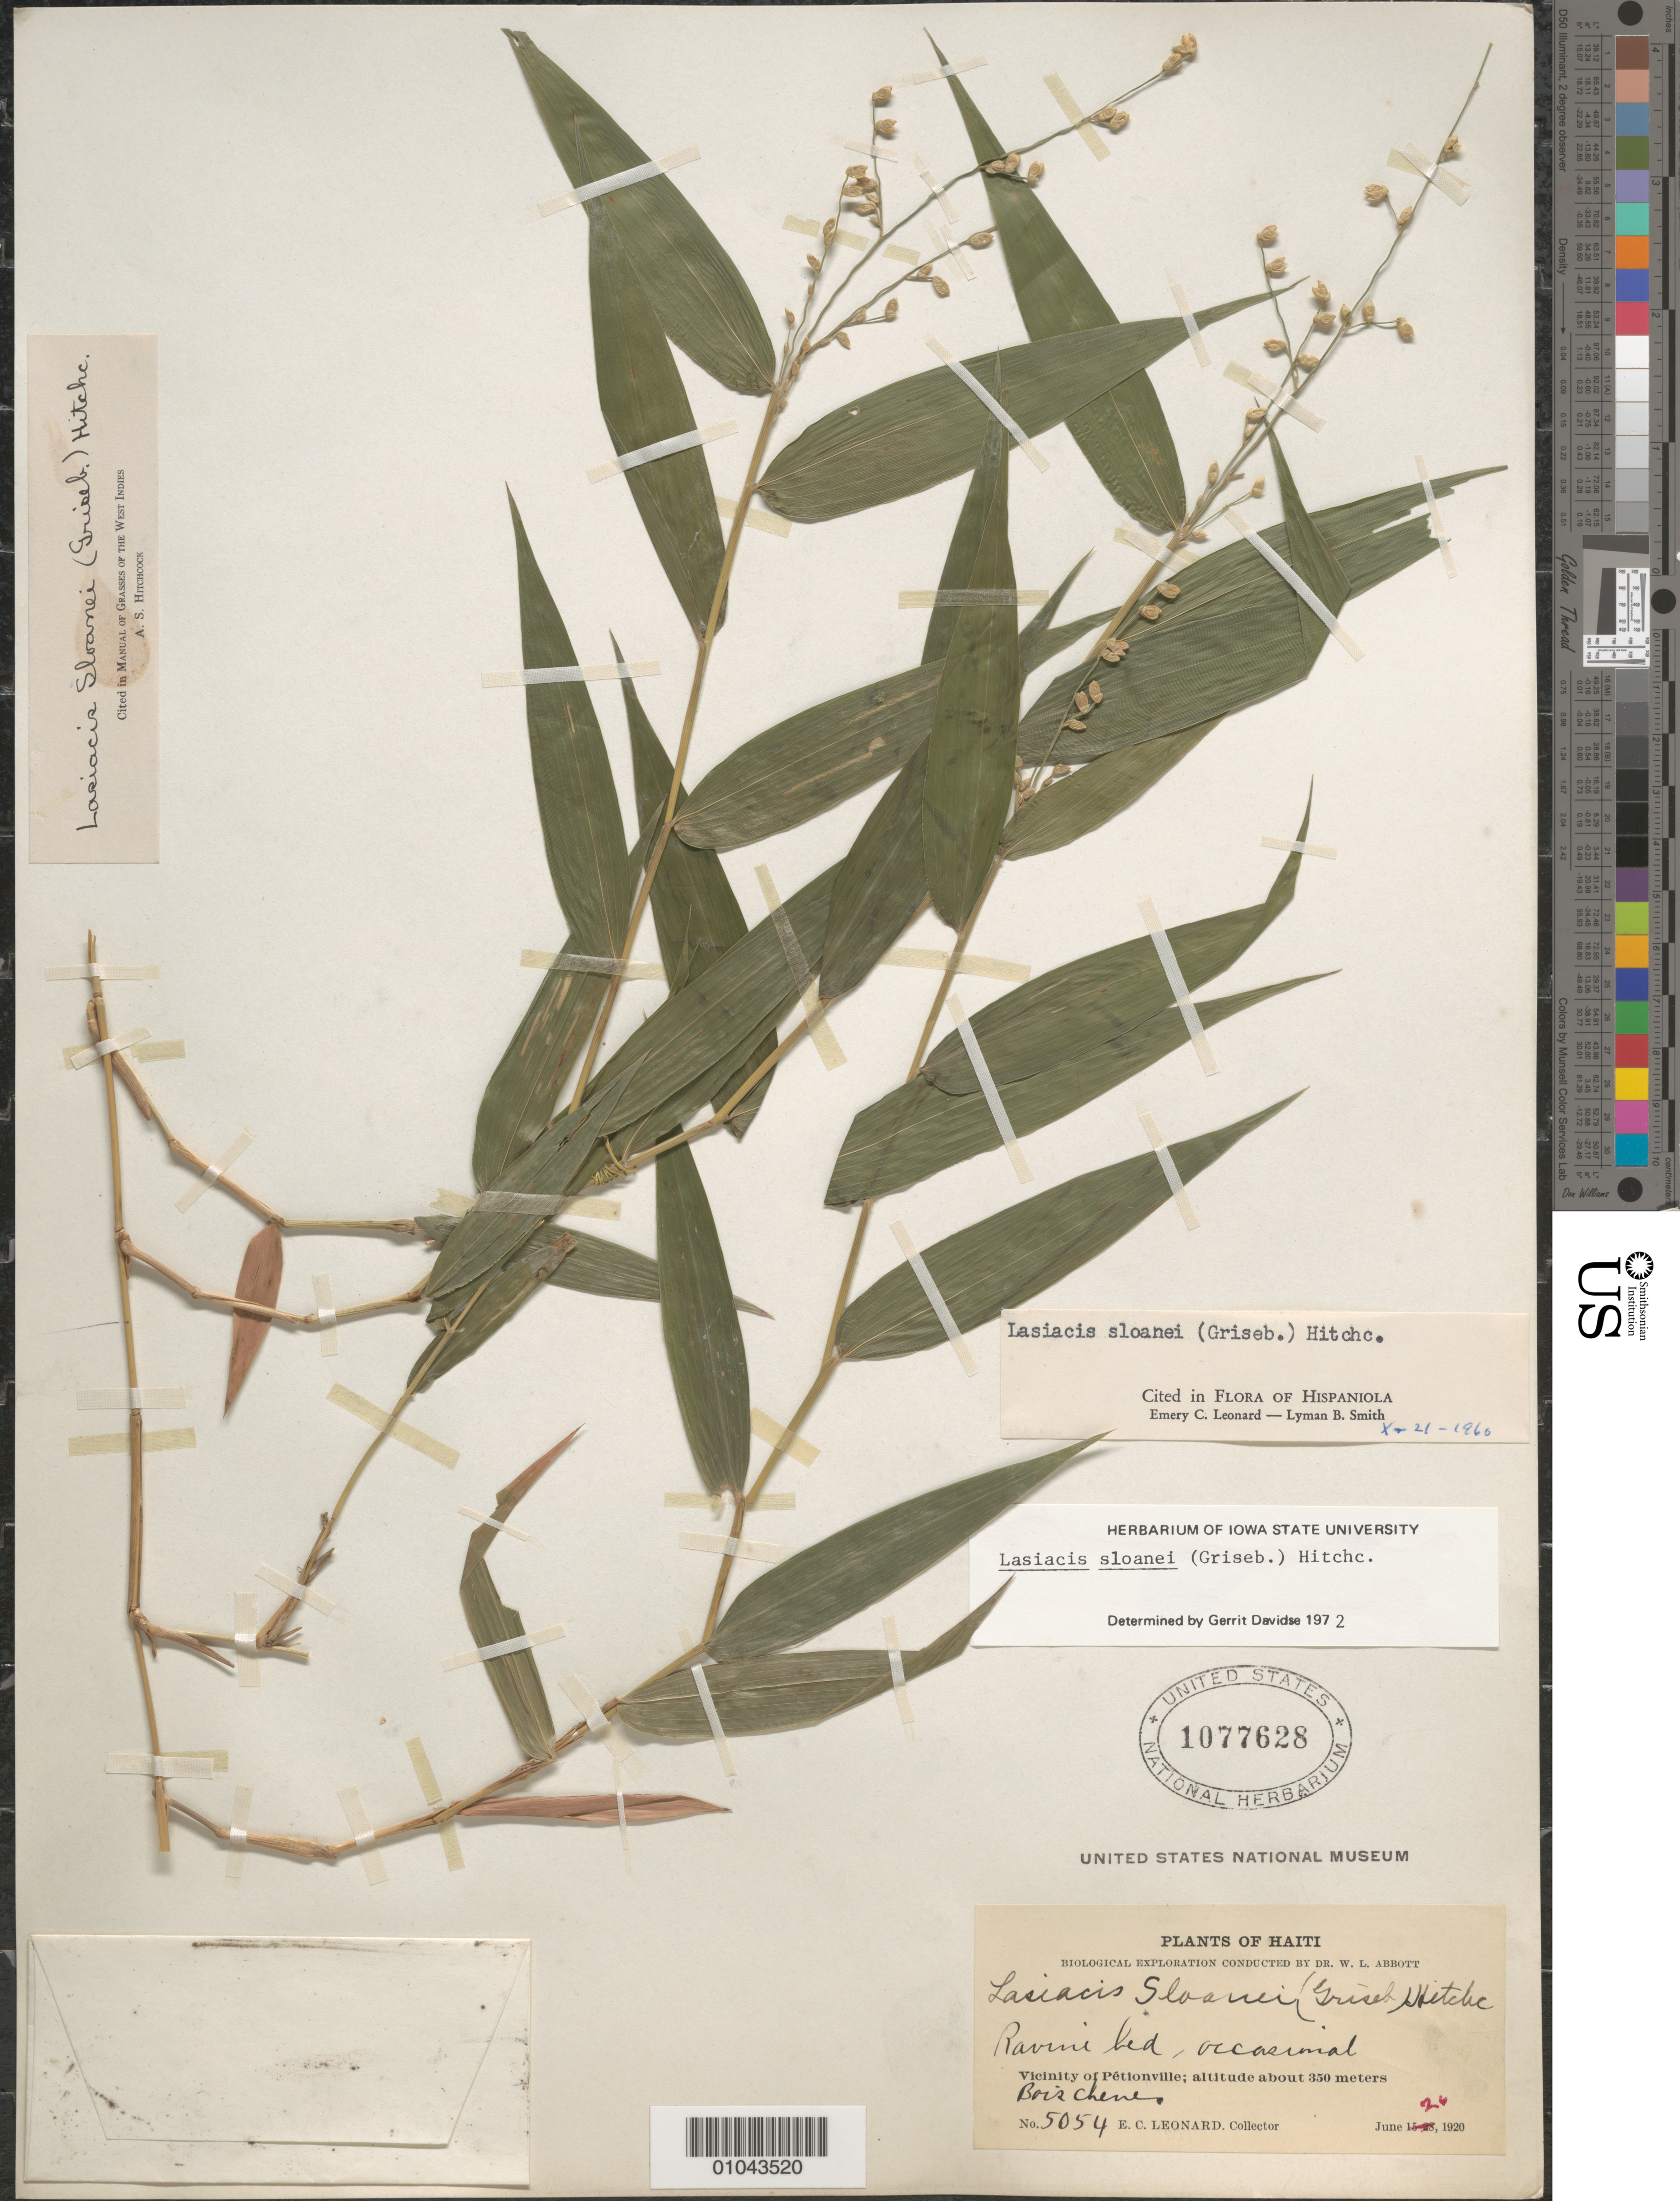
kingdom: Plantae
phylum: Tracheophyta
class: Liliopsida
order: Poales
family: Poaceae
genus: Lasiacis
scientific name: Lasiacis sloanei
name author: (Griseb.) Hitchc.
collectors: E. C. Leonard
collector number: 5054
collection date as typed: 26 Jun 1920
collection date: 1920-06-26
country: Haiti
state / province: Óuest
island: Hispaniola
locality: Vicinity of Petionville, Bois chene.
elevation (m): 350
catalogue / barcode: US 1077628